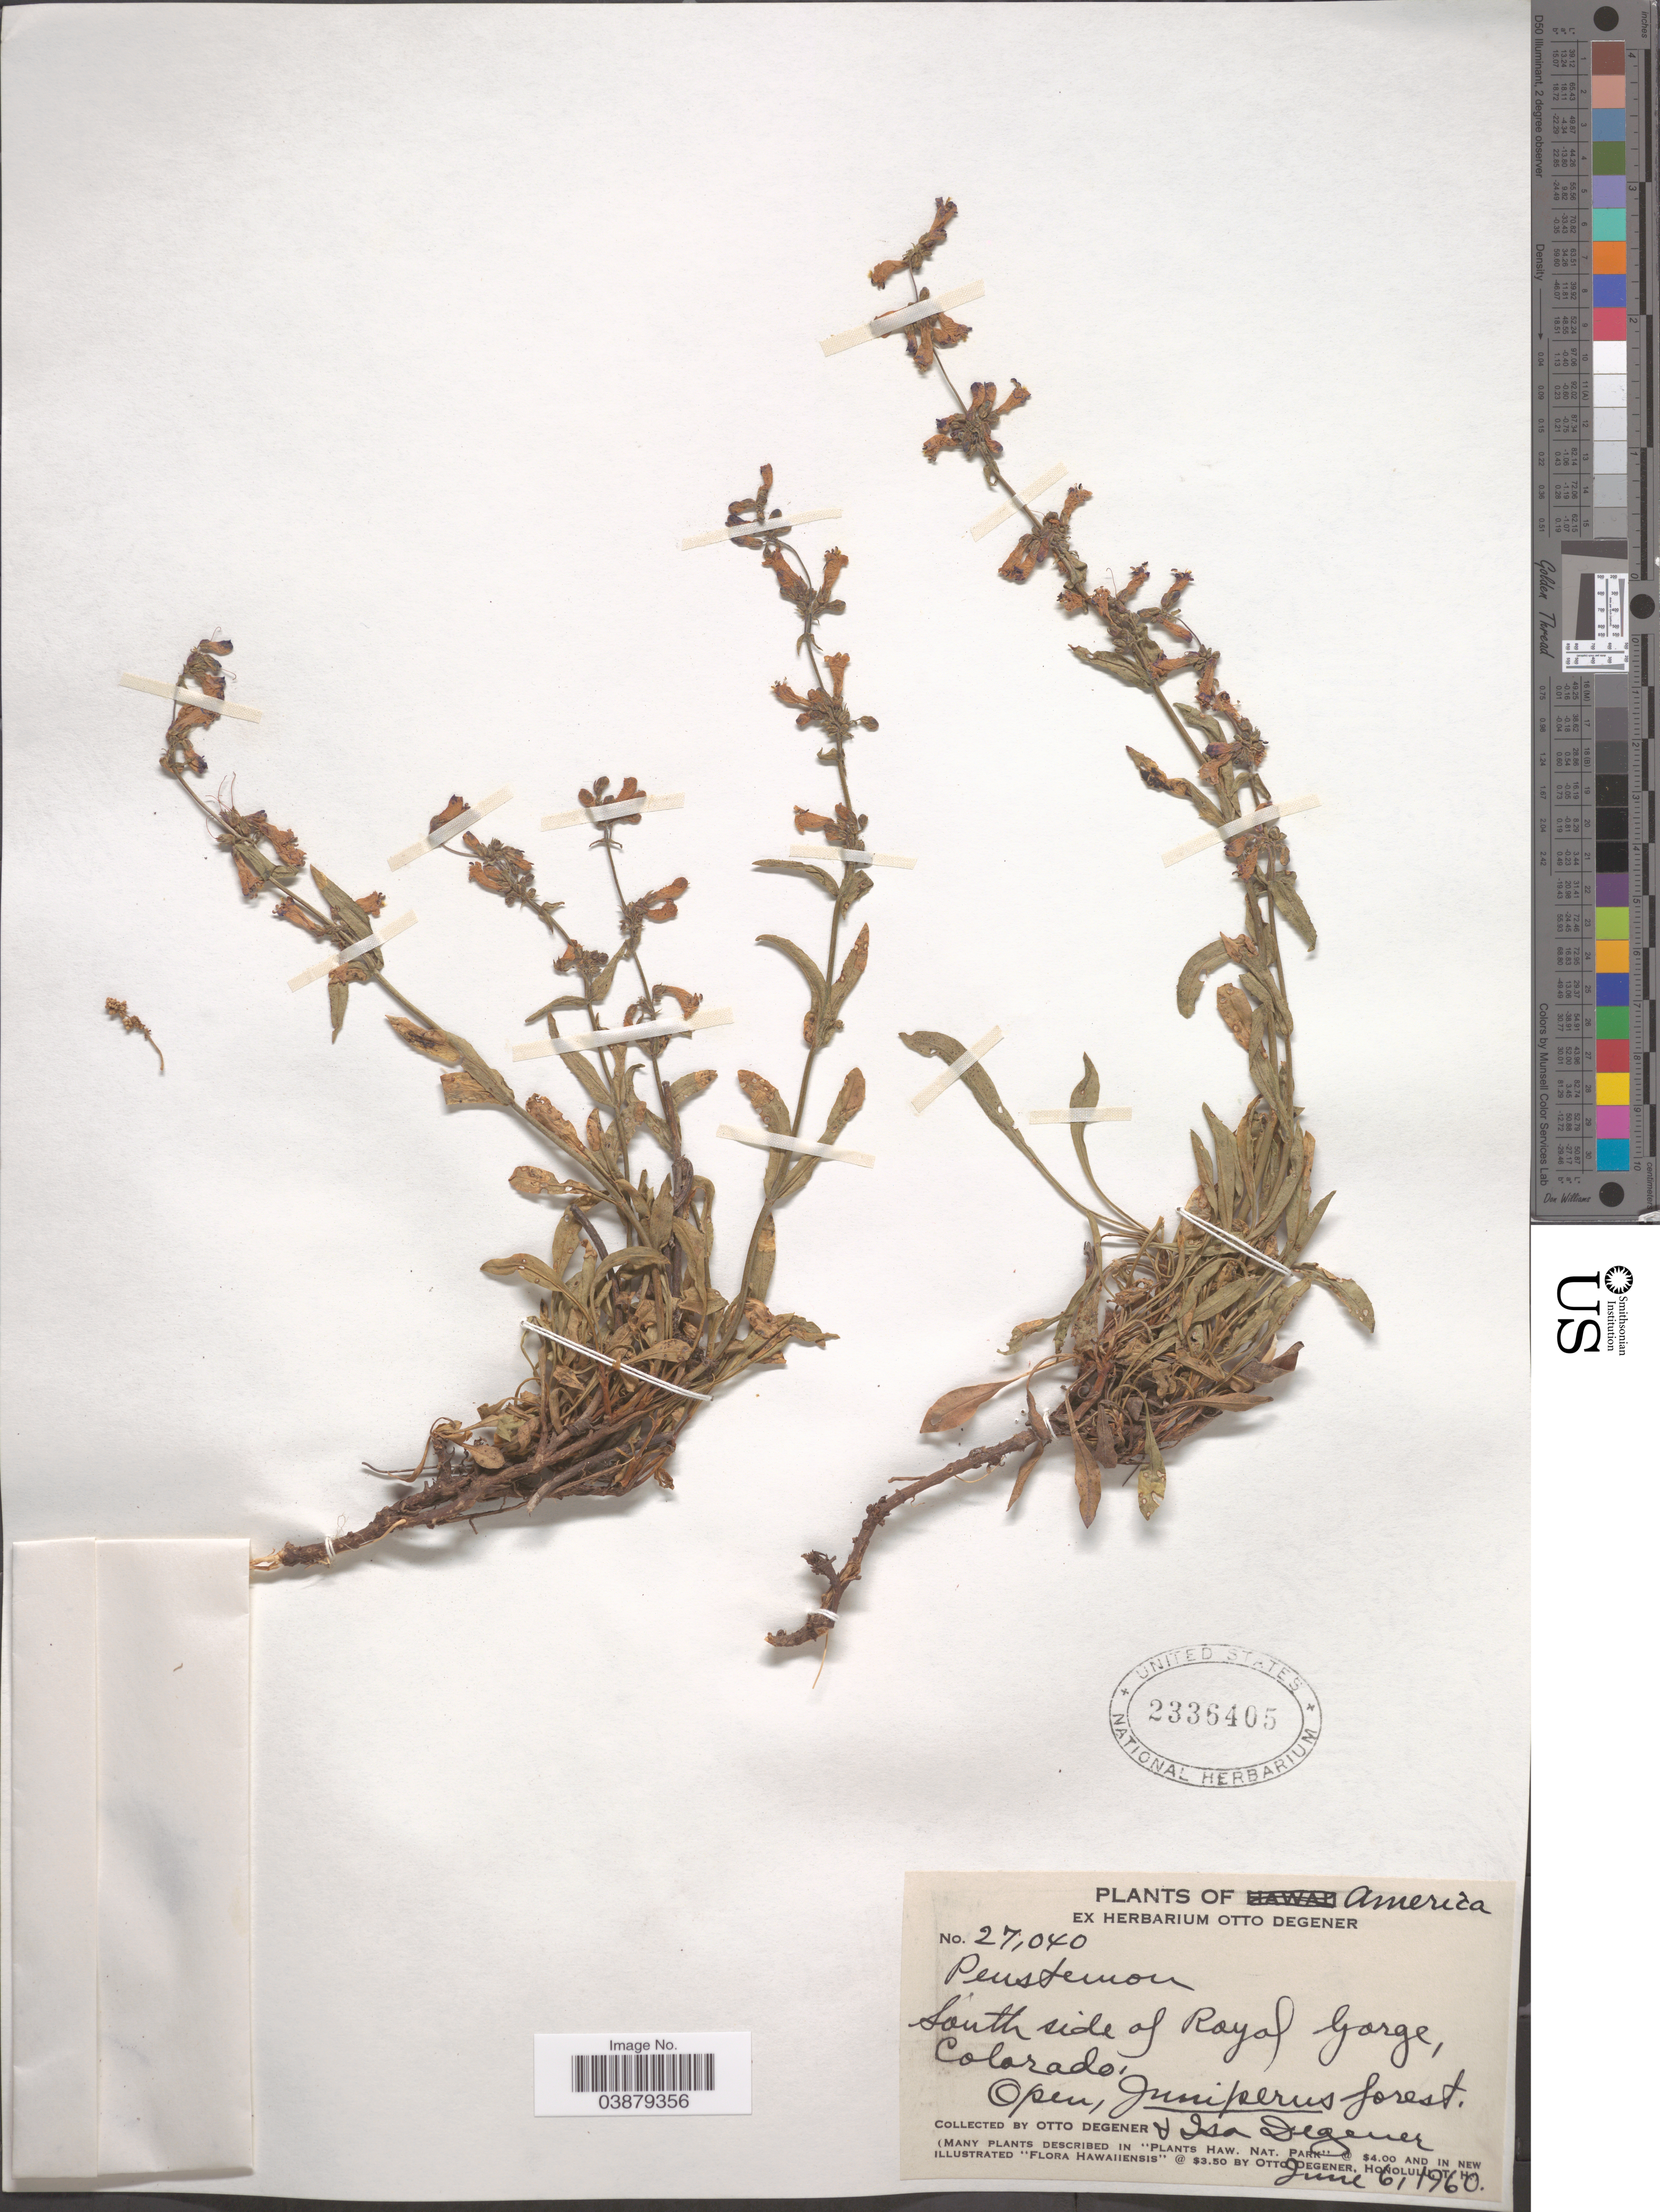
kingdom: Plantae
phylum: Tracheophyta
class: Magnoliopsida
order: Lamiales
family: Plantaginaceae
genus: Penstemon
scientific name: Penstemon sp.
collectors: O. Degener & I. Degener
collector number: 27040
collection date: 1960-06-06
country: United States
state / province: Colorado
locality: South side of Royal Gorge.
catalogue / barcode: US 2336405